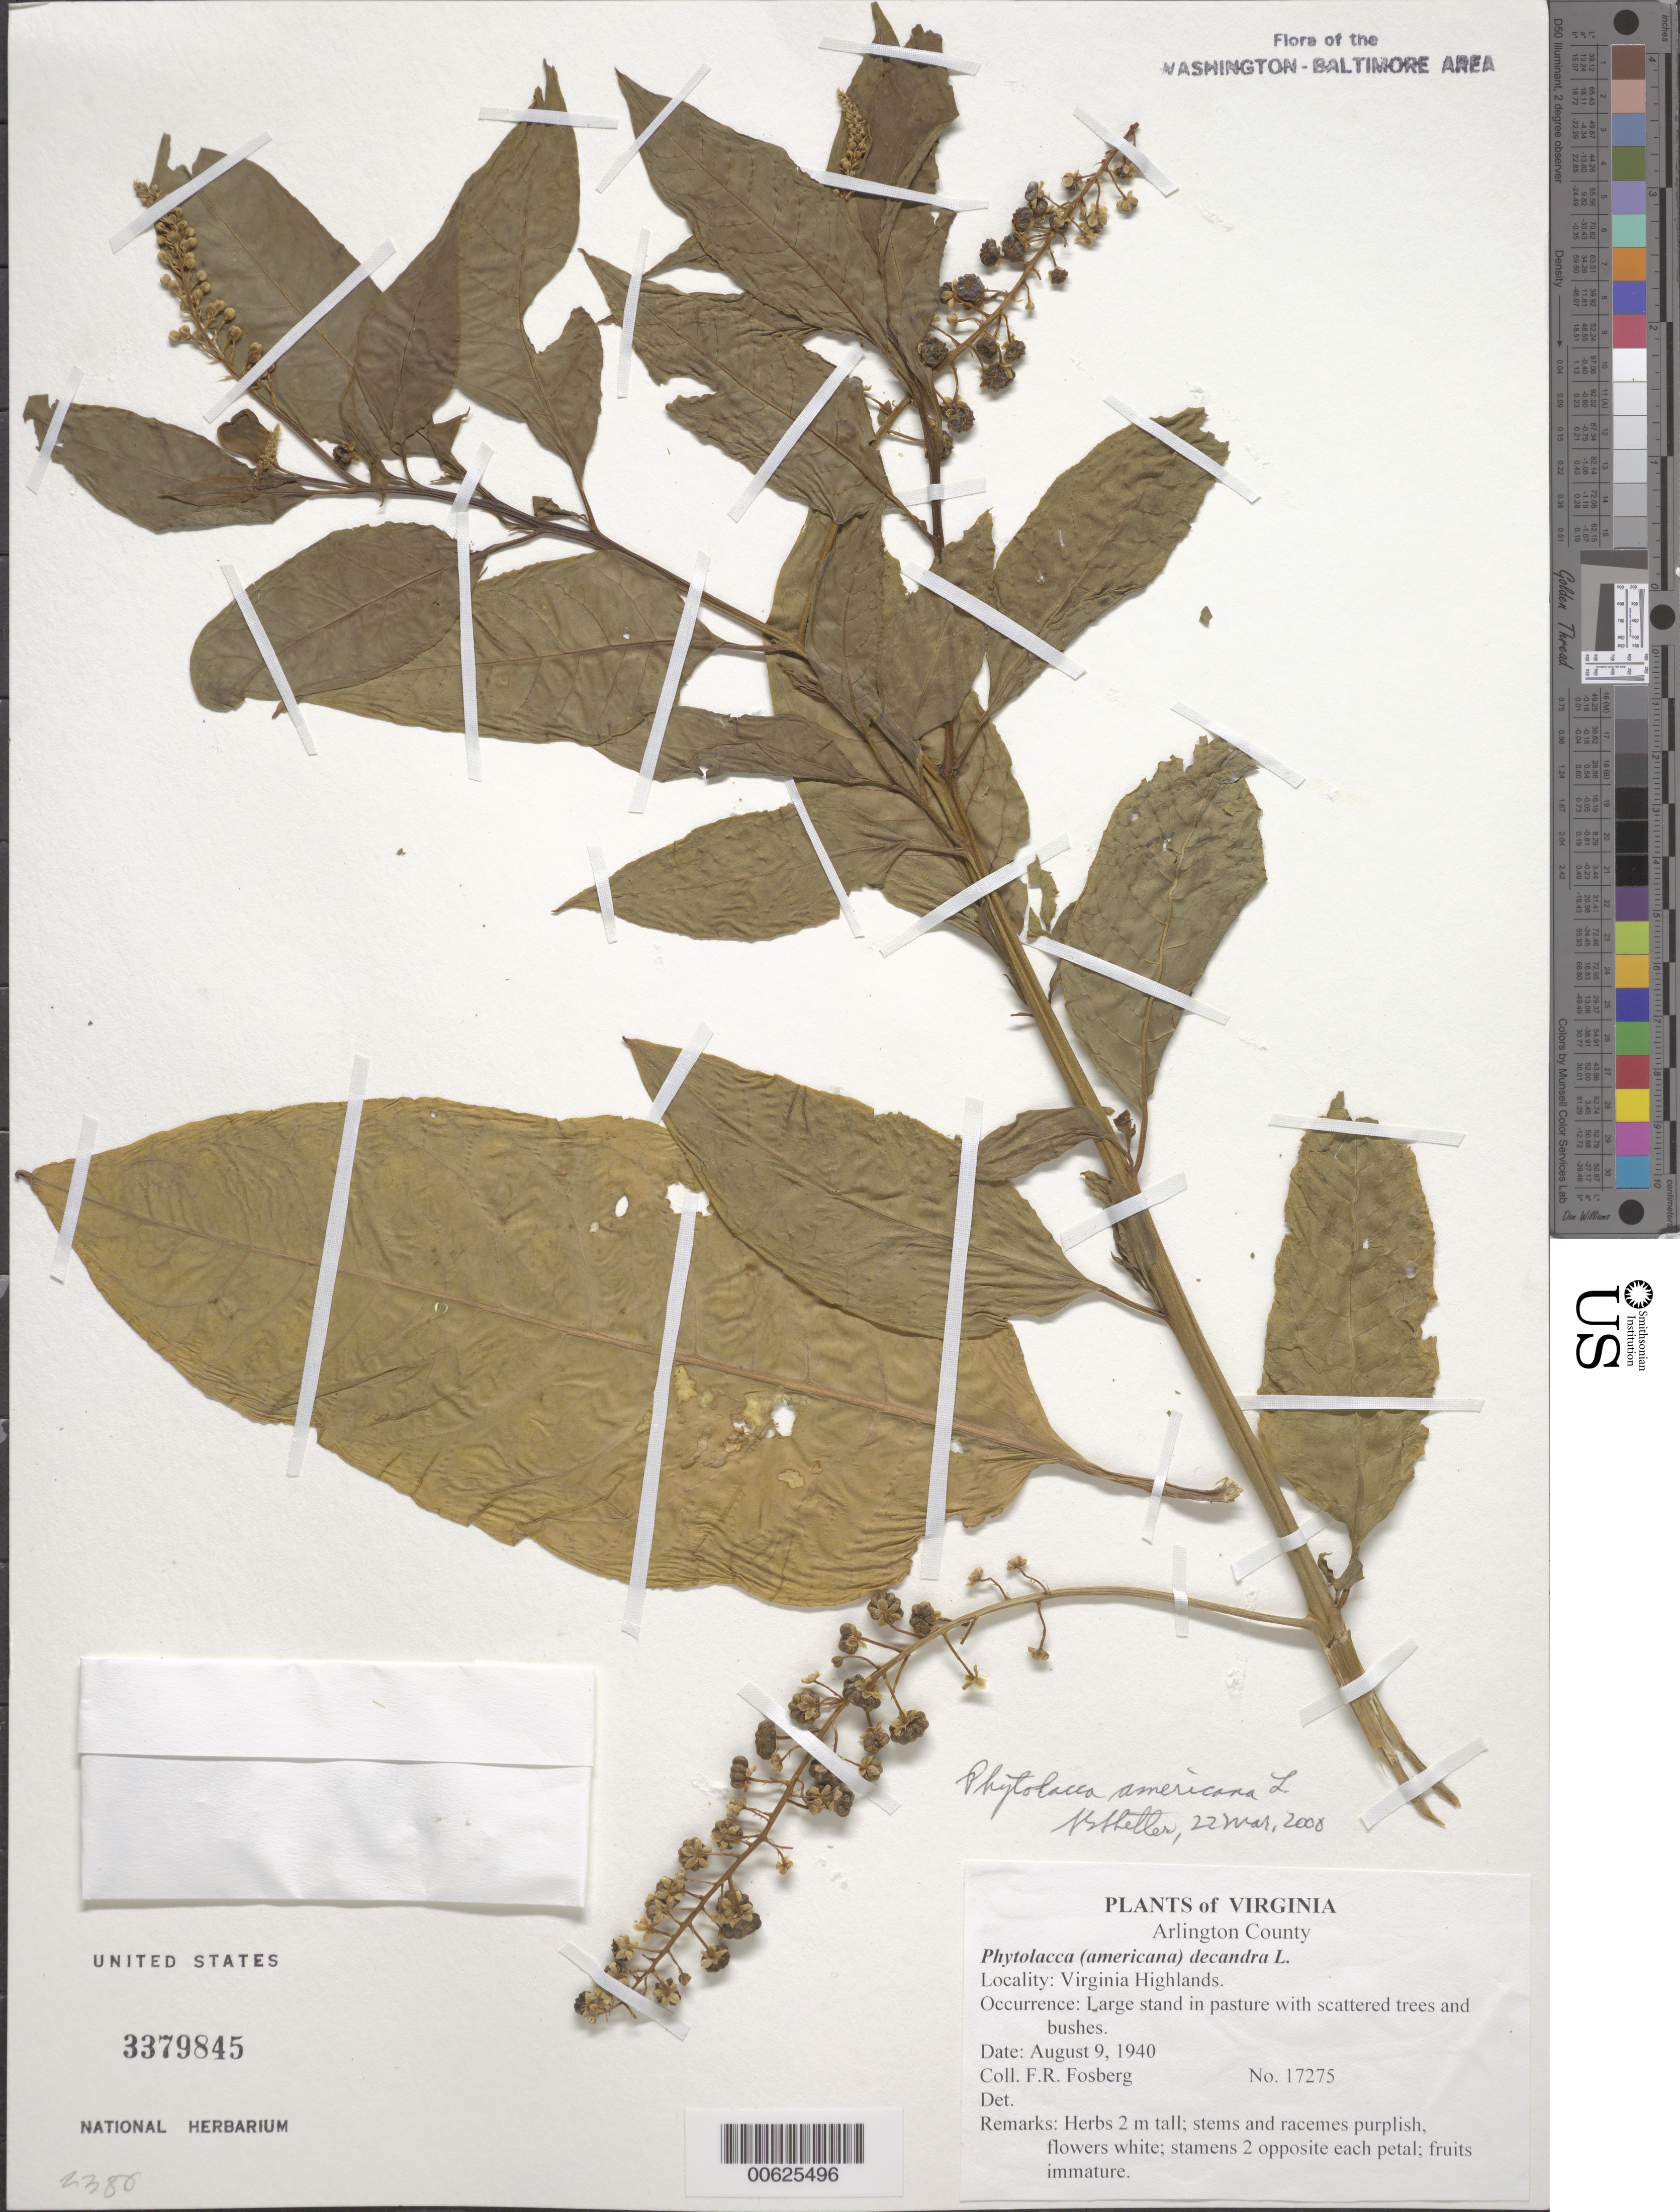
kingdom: Plantae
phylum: Tracheophyta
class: Magnoliopsida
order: Caryophyllales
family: Phytolaccaceae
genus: Phytolacca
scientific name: Phytolacca americana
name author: L.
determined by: Shetler, Stanwyn G., (US), NMNH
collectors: F. R. Fosberg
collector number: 17275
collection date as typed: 09 Aug 1940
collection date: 1940-08-09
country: United States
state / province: Virginia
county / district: Arlington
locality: Virginia Highlands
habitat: In pasture with cattered trees and bushes.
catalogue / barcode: US 3379845